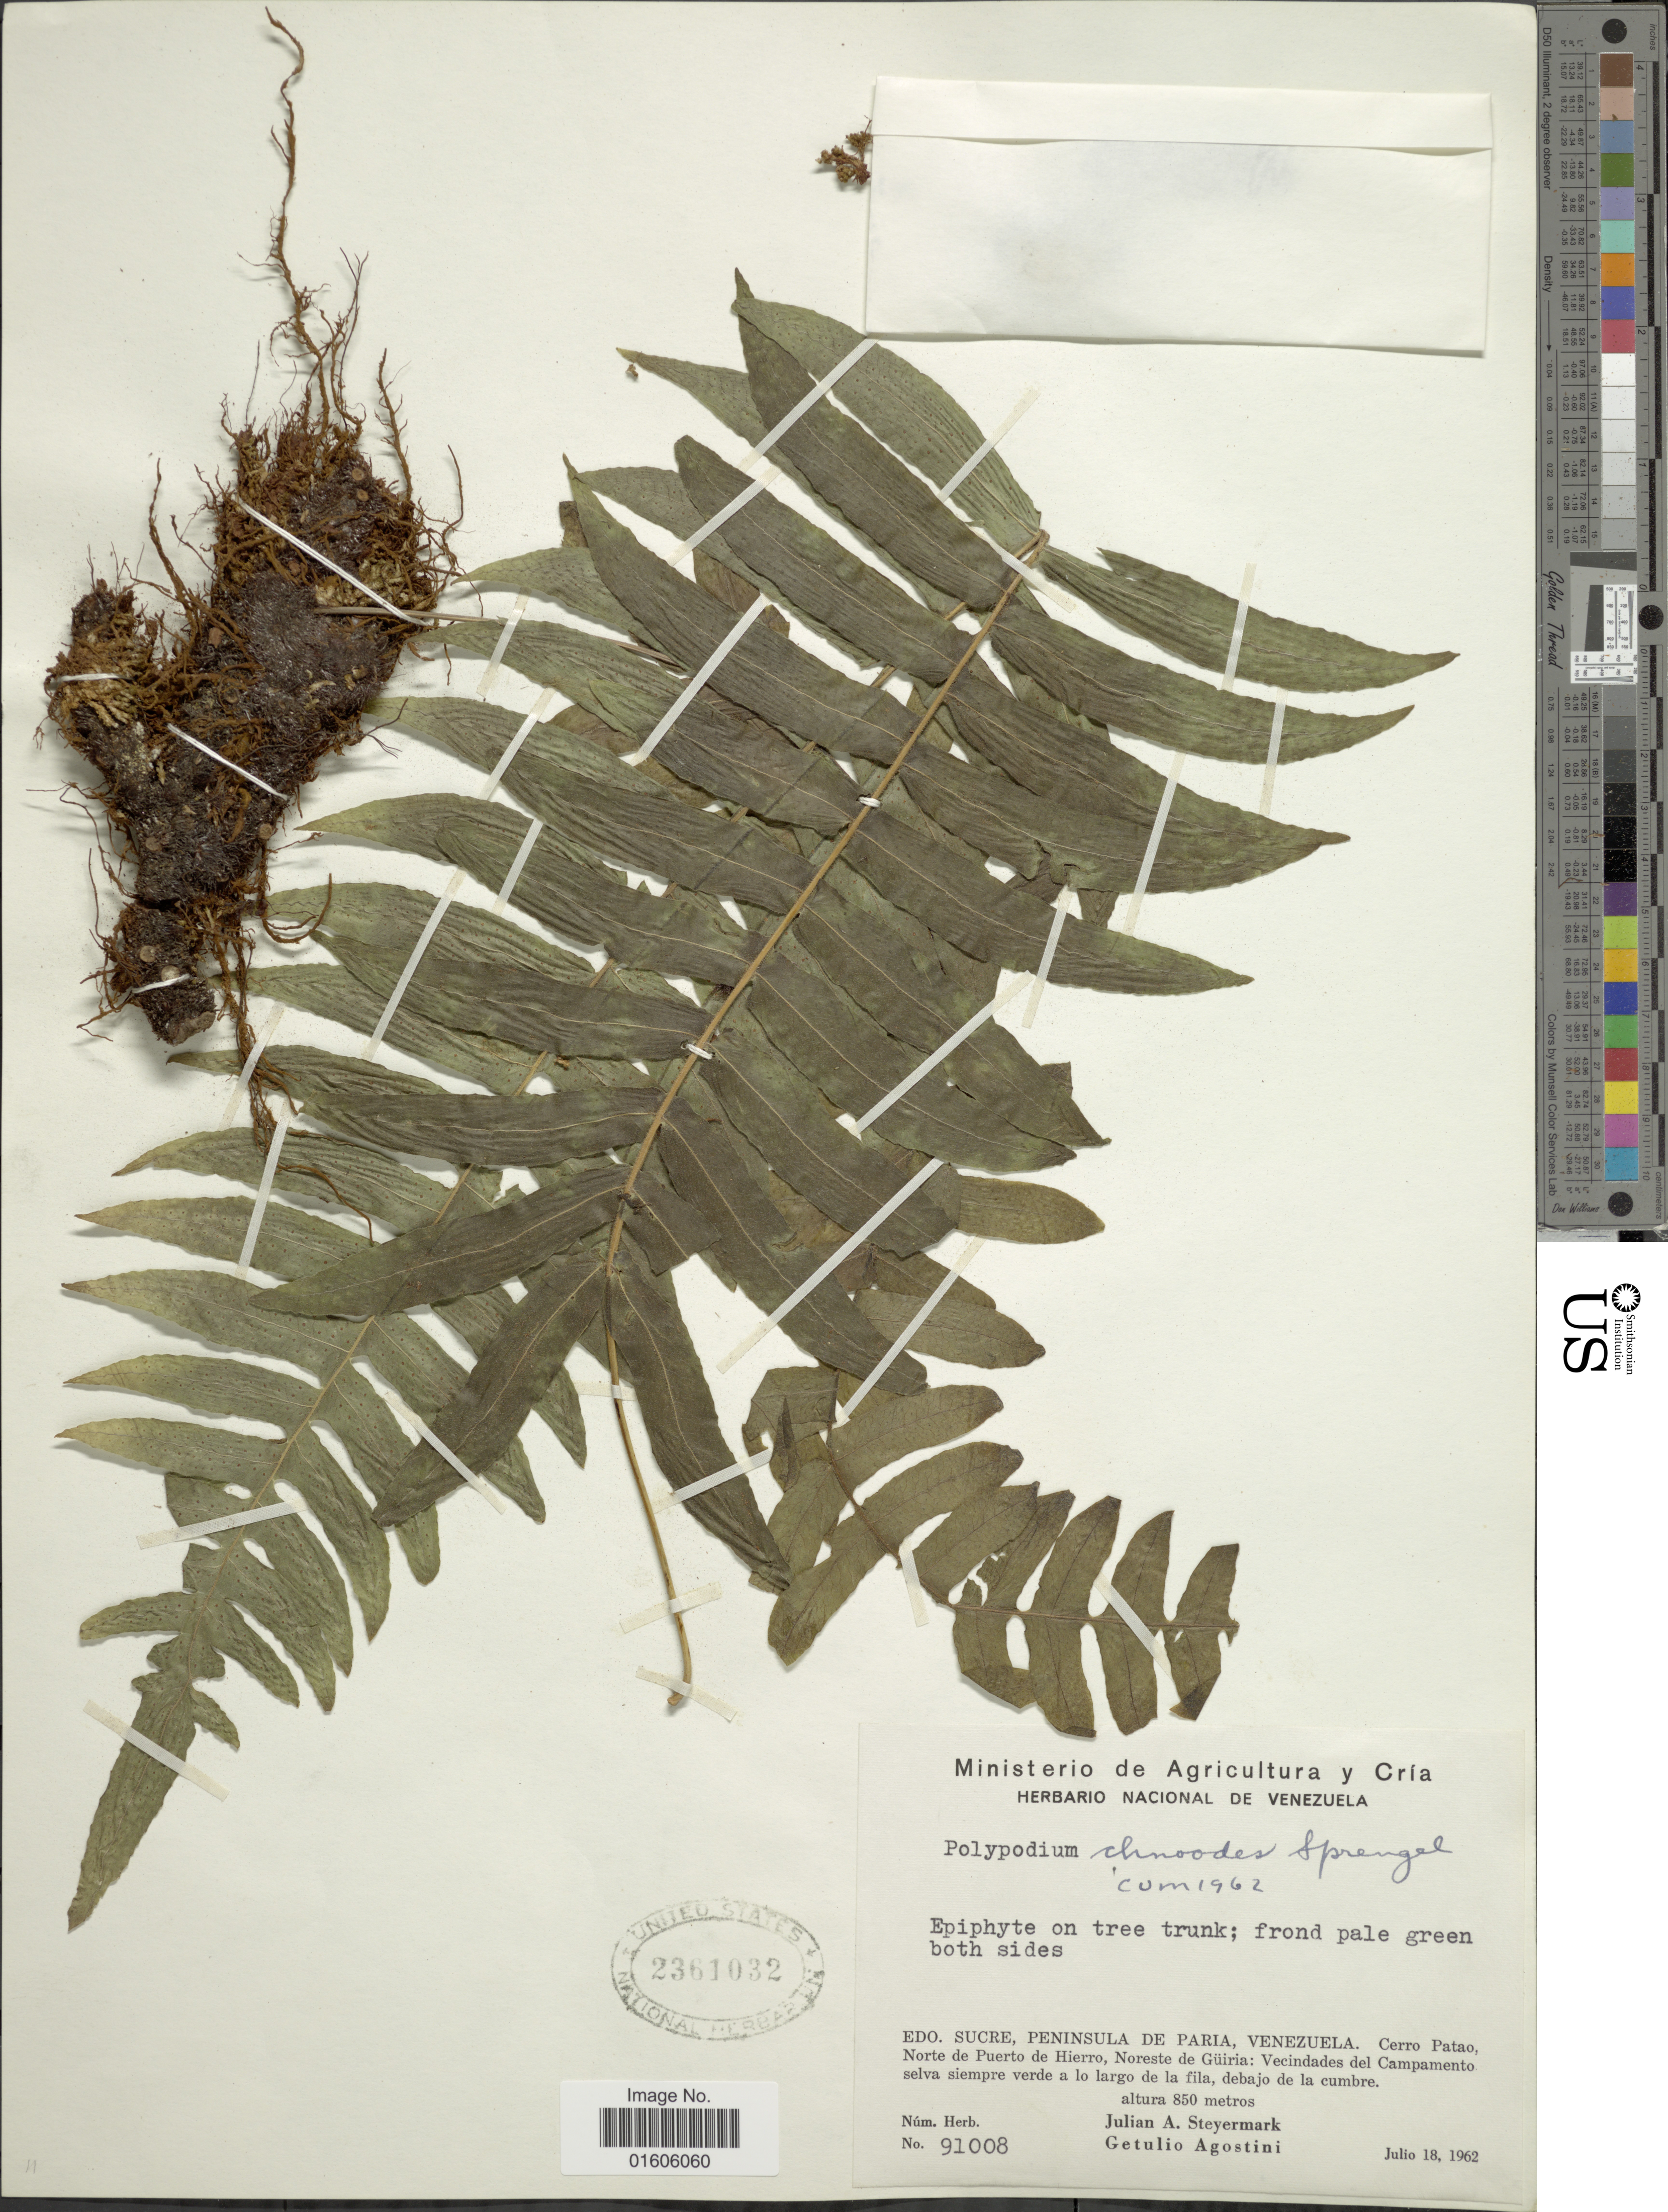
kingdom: Plantae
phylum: Tracheophyta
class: Polypodiopsida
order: Polypodiales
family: Polypodiaceae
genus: Serpocaulon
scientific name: Serpocaulon dissimile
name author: (L.) A.R. Sm.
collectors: J. Steyermark & G. Agostini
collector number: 91008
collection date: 1962-07-18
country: Venezuela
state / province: Sucre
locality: Edo. Sucre, Peninsula de Paria, Venezuela. Cerro Patao, Norte de Puerto de Hierro, Noreste de Güiria: Vecindades del Campamento selva siempre verde a lo largo de la fila, debajo de la cumbre.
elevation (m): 850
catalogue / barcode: US 2361032